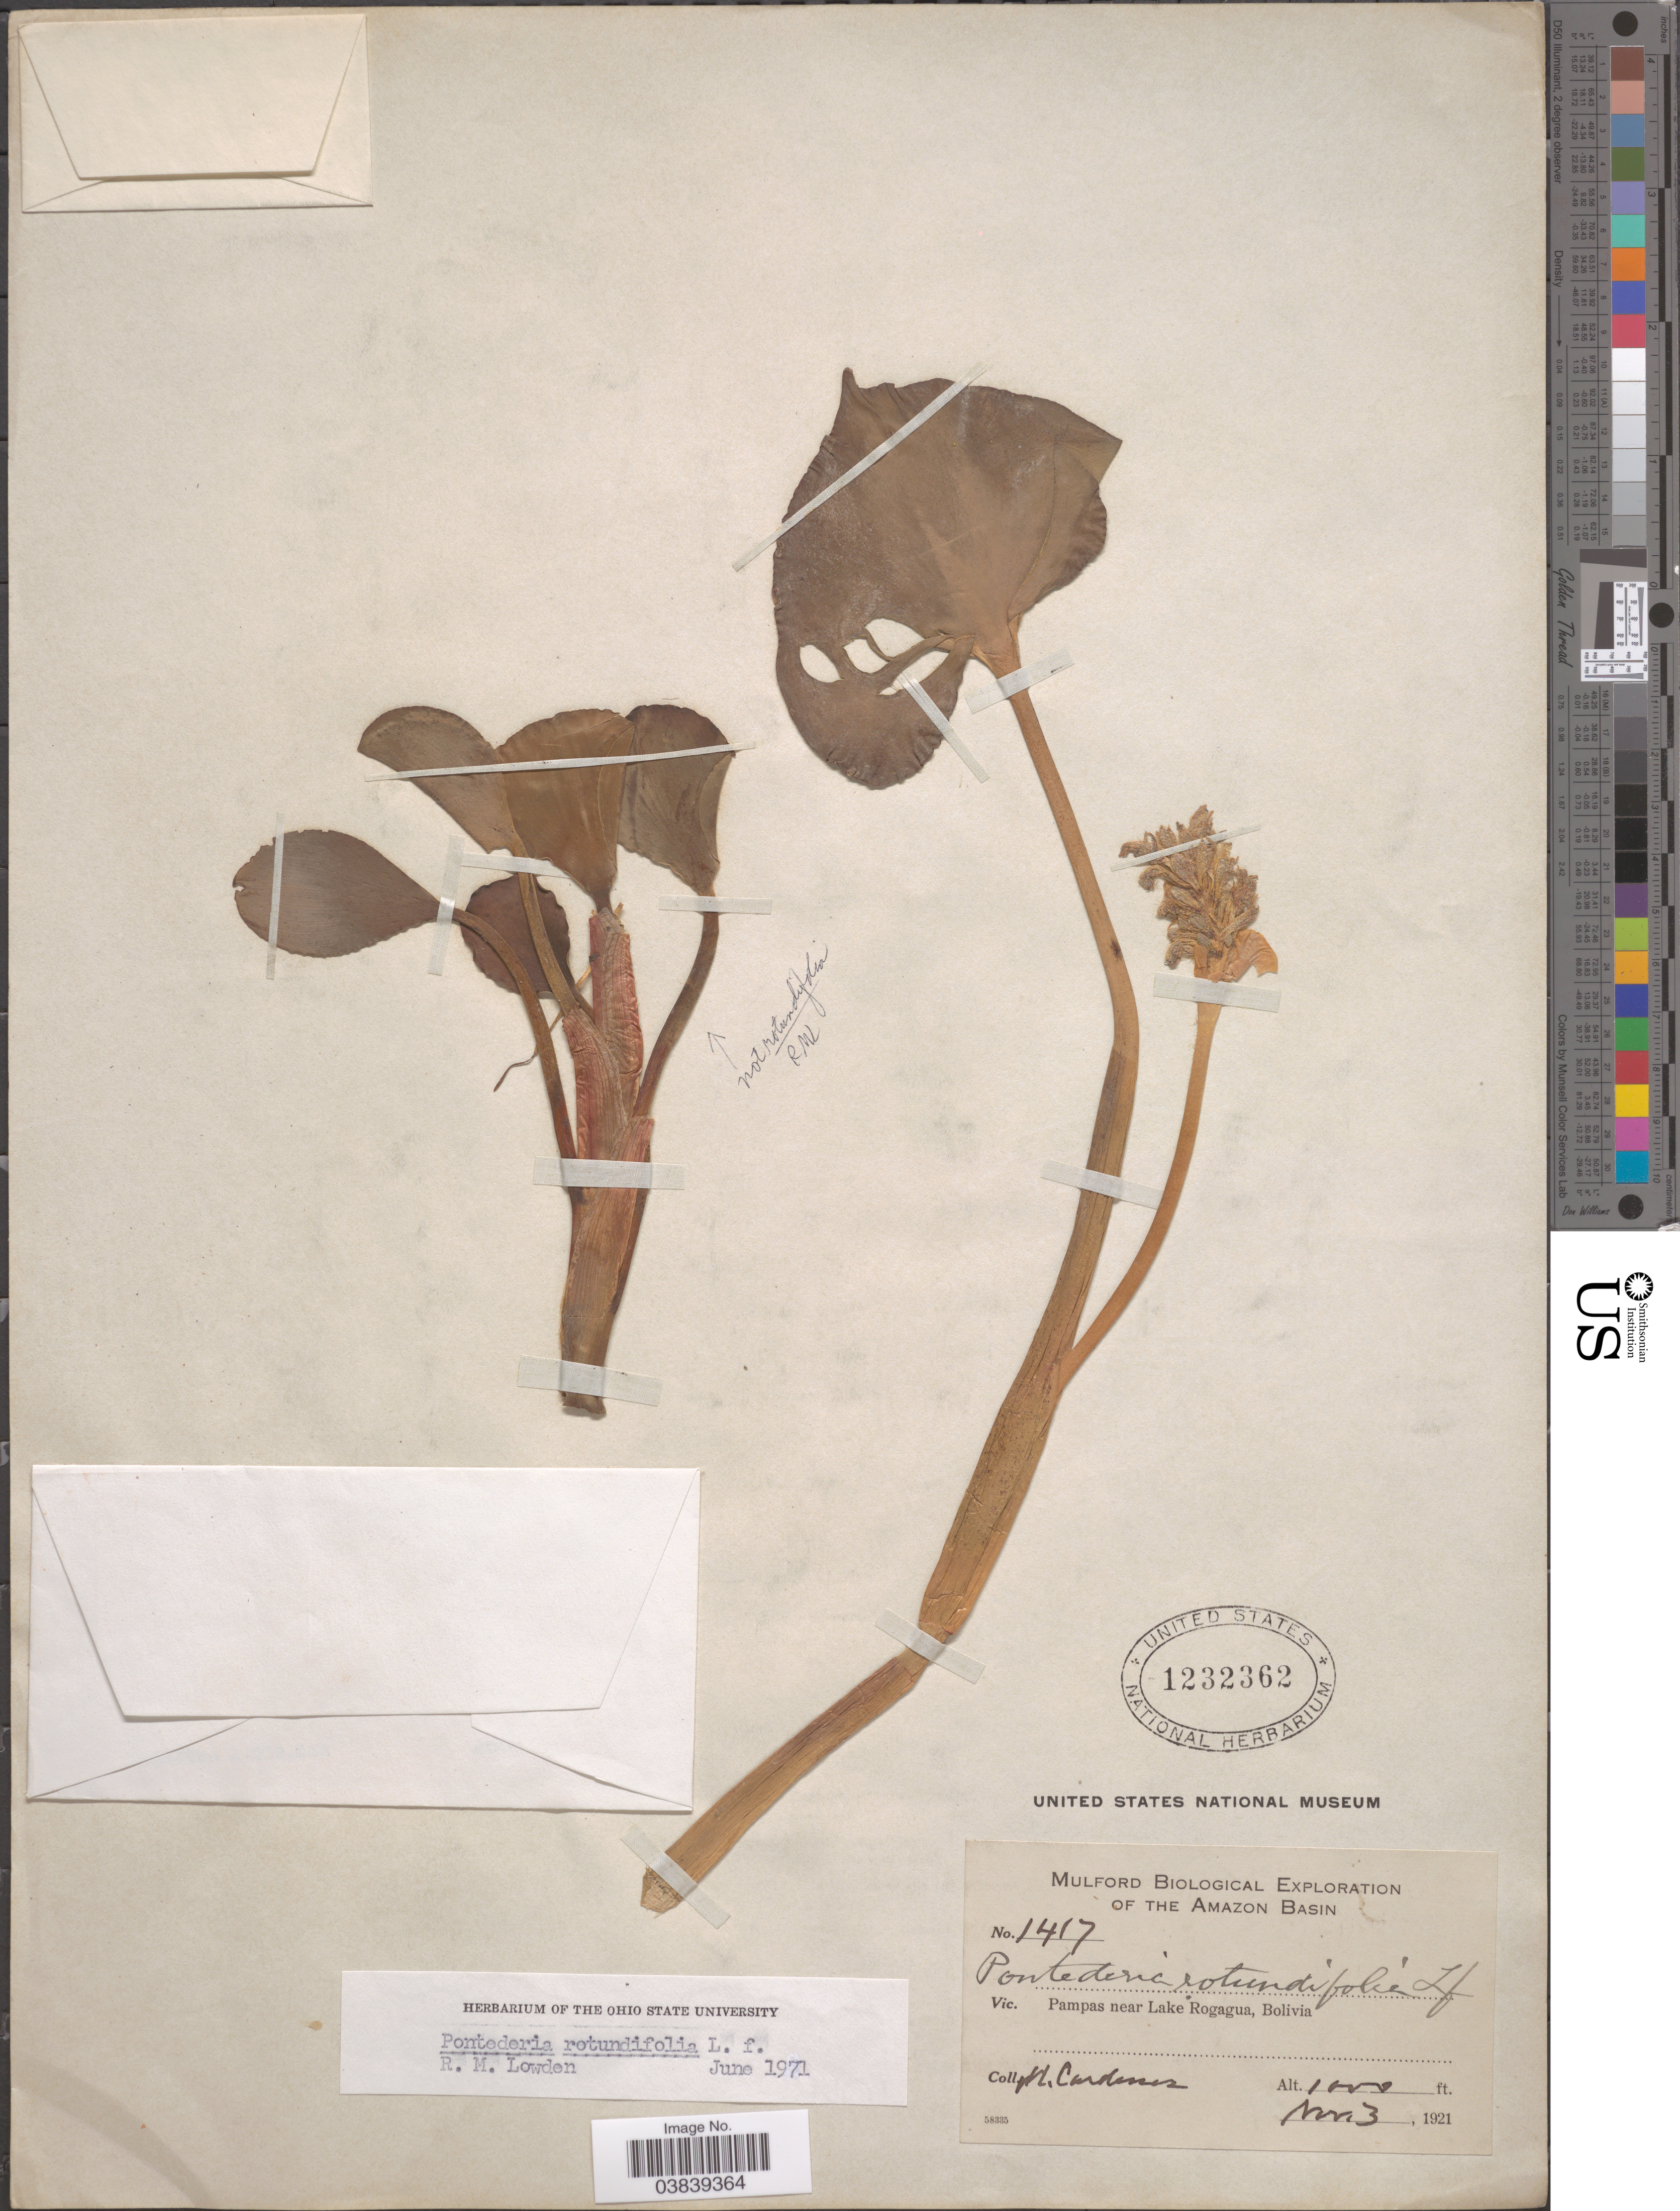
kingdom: Plantae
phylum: Tracheophyta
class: Liliopsida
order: Commelinales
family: Pontederiaceae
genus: Pontederia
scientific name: Pontederia rotundifolia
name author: L. f.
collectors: M. Cárdenas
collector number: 1417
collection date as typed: Nov. 3, 1921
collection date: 1921-11-03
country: Bolivia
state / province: Beni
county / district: José Ballivián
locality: Pampas near Lake Rogagua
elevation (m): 305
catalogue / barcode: US 1232362